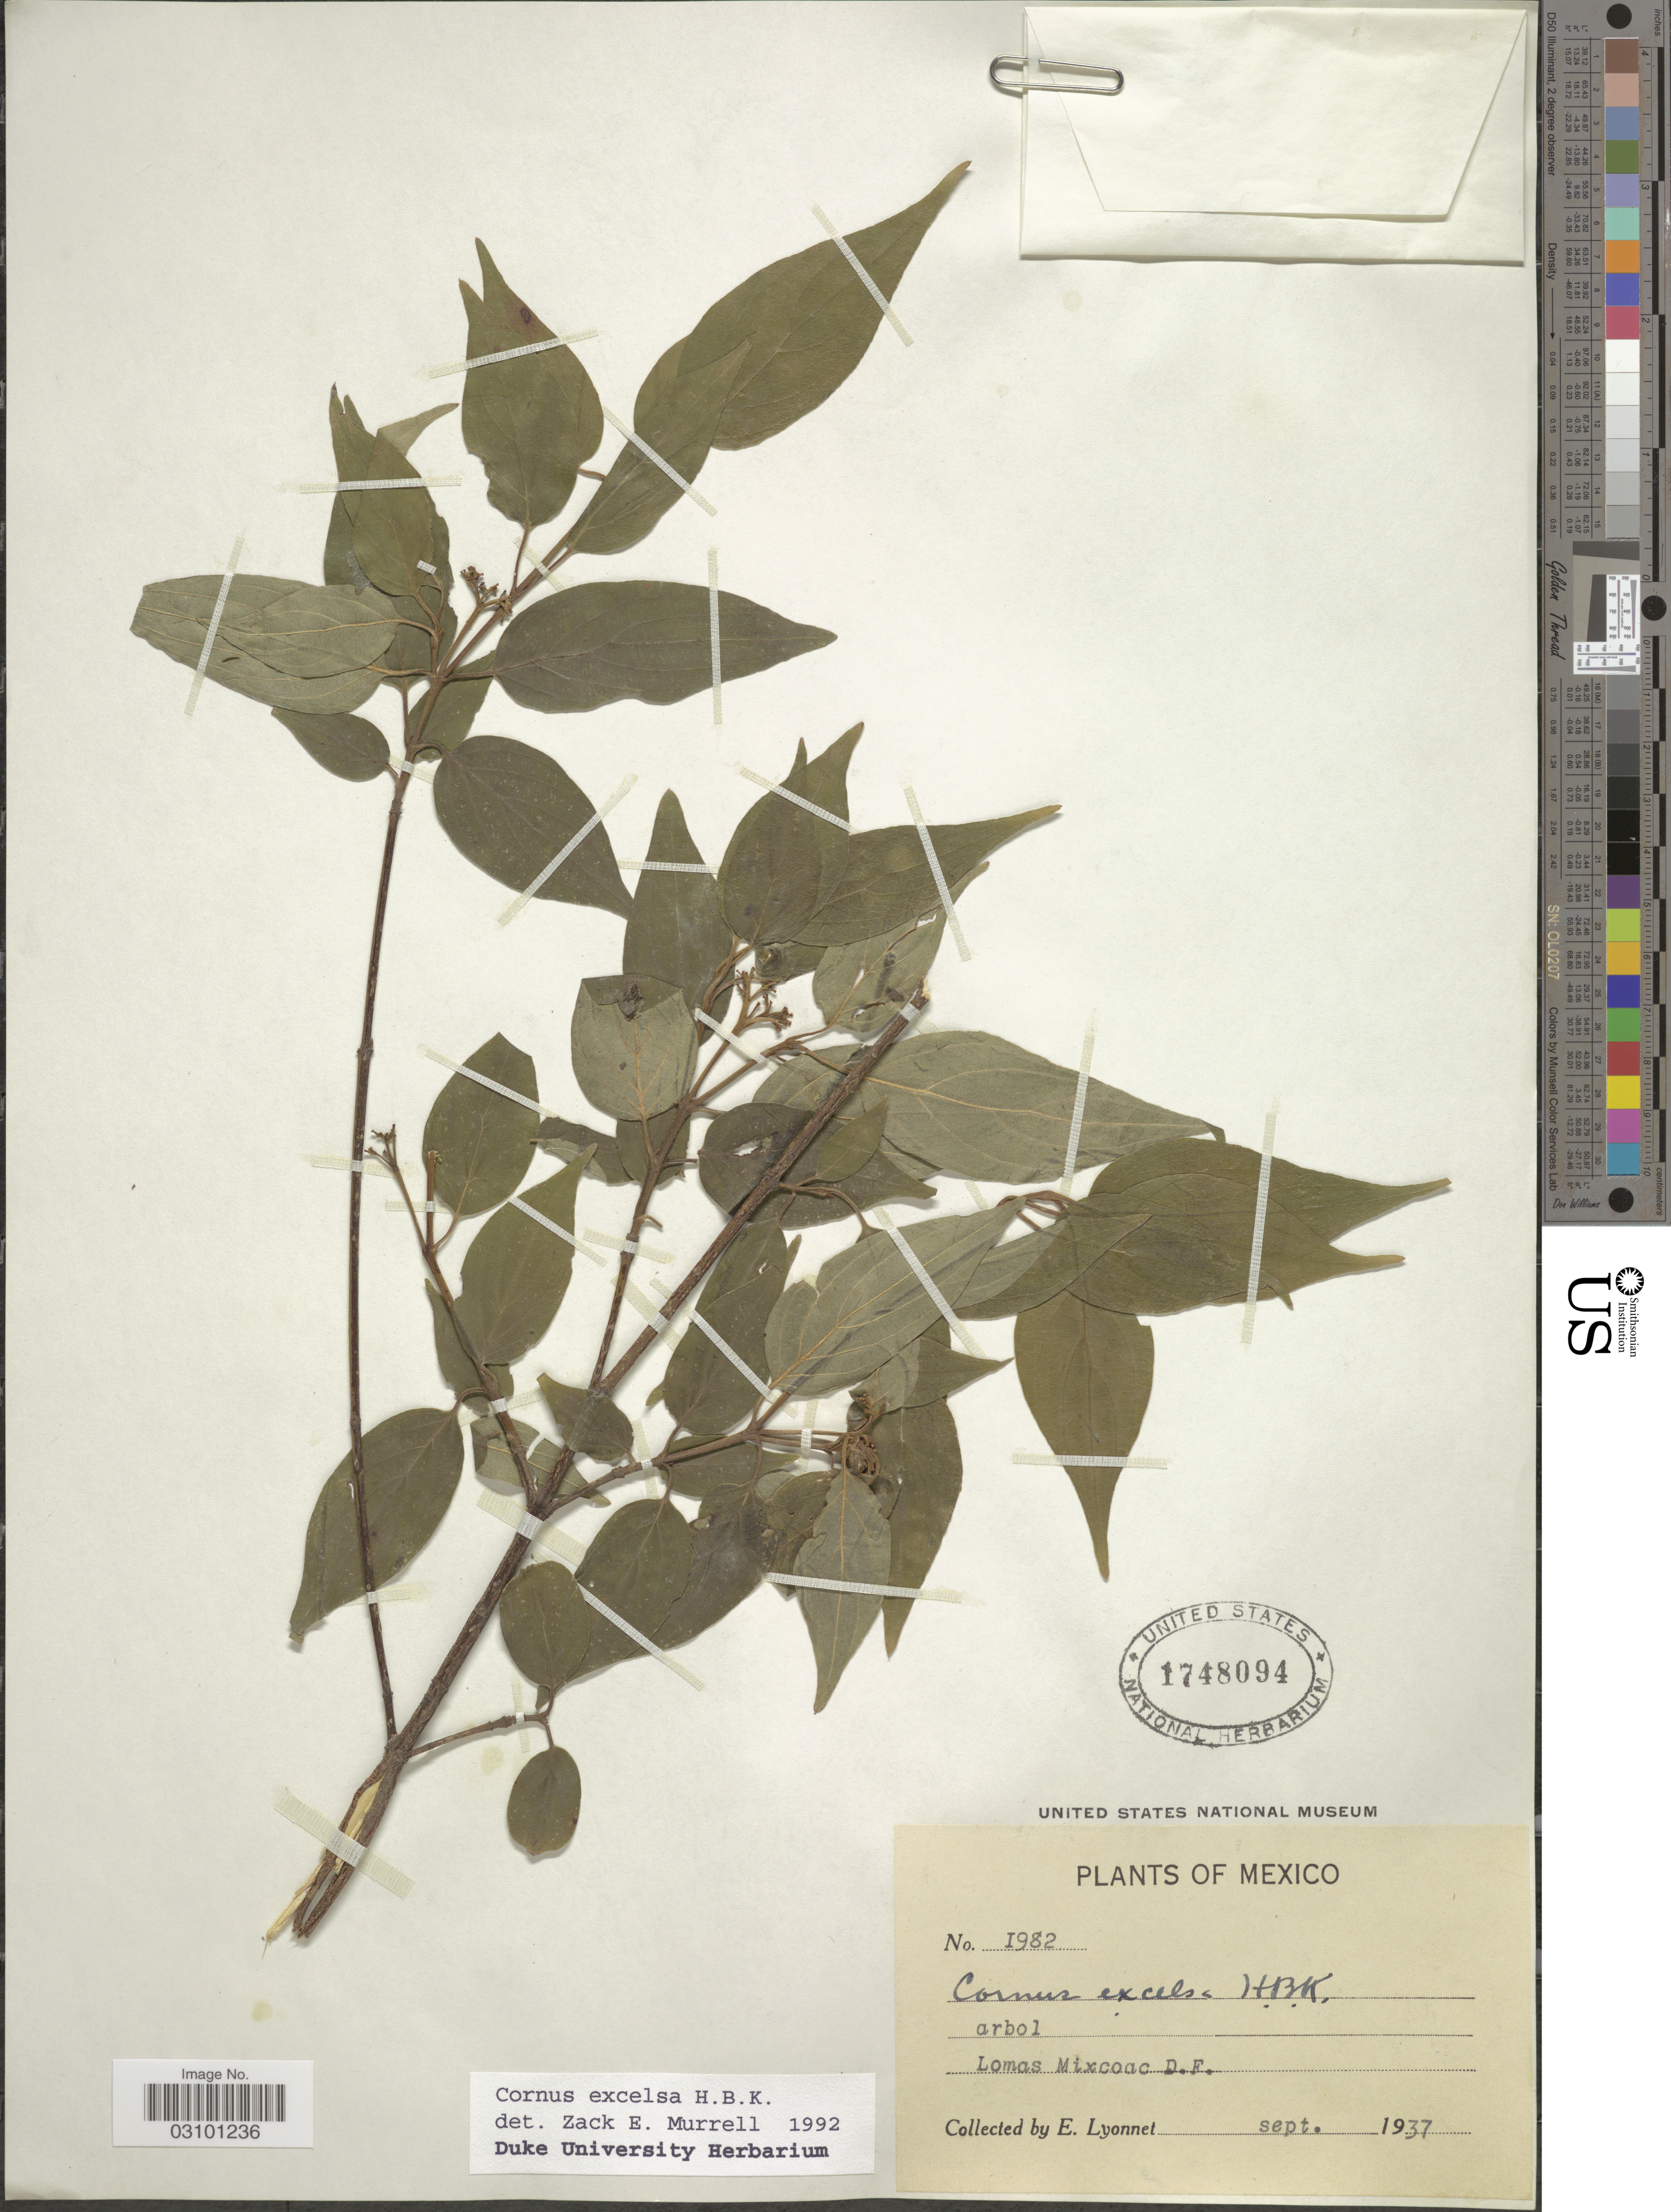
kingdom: Plantae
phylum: Tracheophyta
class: Magnoliopsida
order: Cornales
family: Cornaceae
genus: Cornus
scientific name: Cornus excelsa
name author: Kunth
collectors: E. Lyonnet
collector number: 1982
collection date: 1937-09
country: Mexico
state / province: Distrito Federal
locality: Lomas Mixcoac D.F.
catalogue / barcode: US 1748094